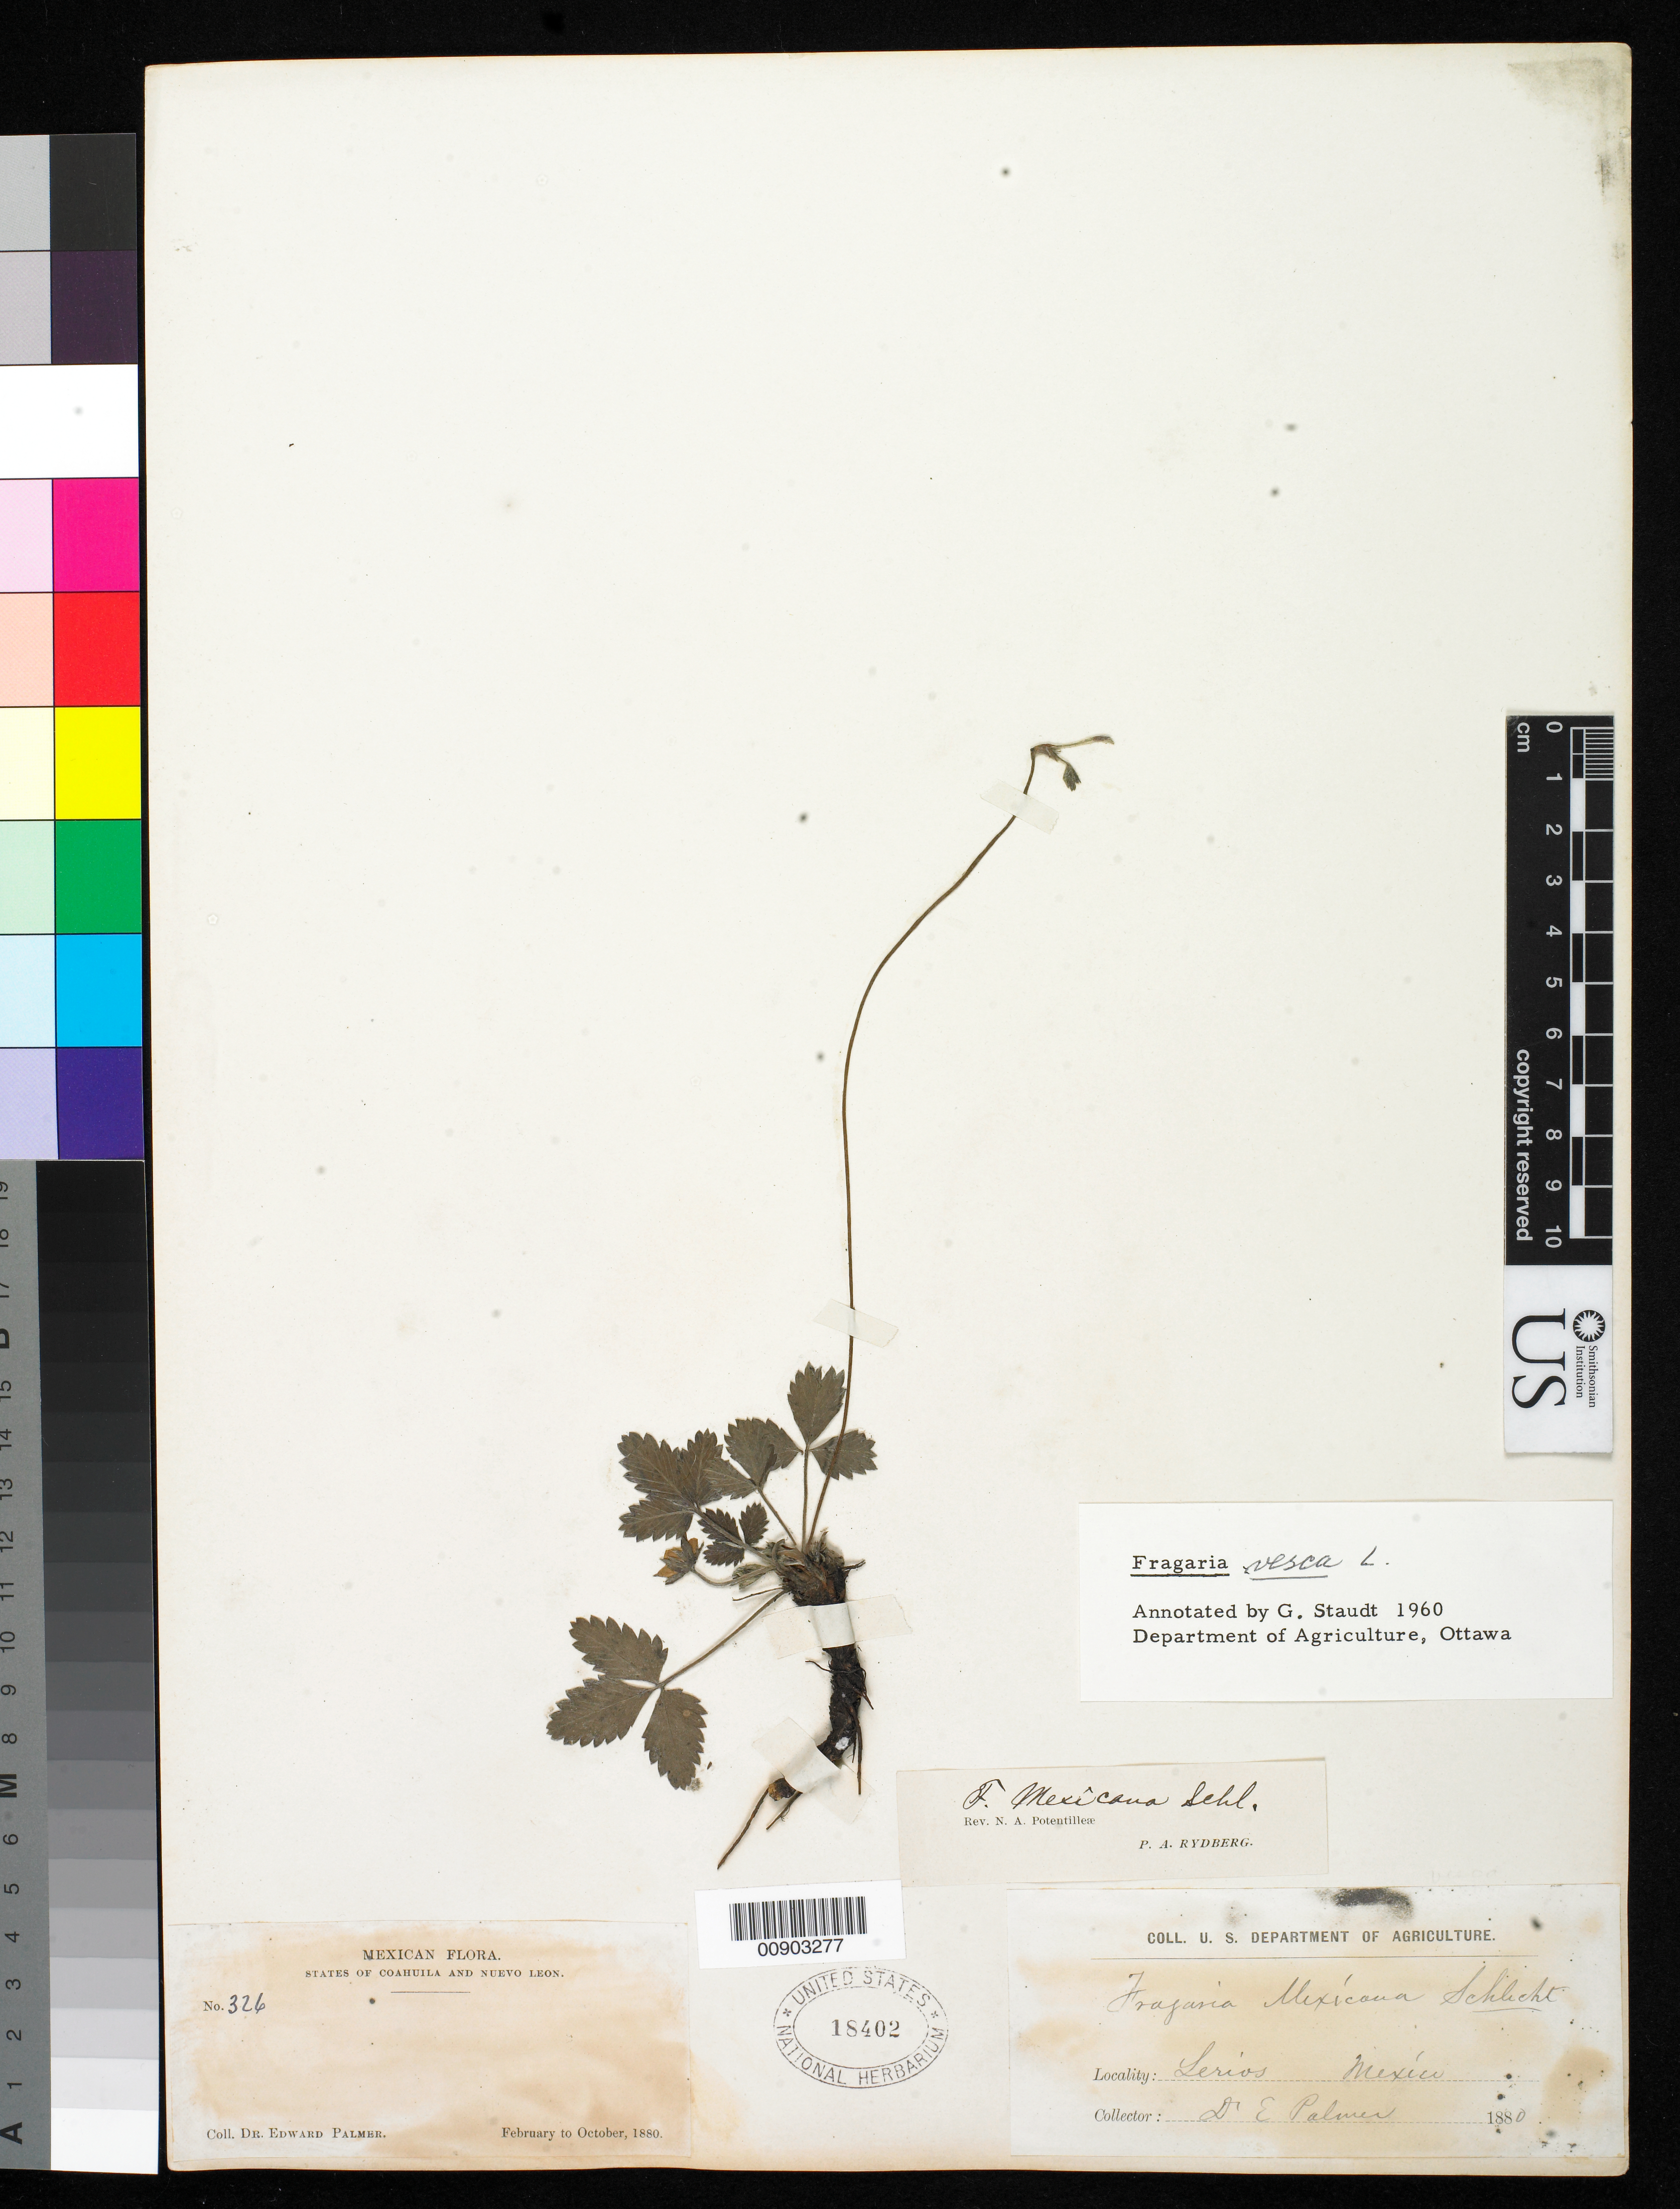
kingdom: Plantae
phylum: Tracheophyta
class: Magnoliopsida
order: Rosales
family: Rosaceae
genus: Fragaria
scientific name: Fragaria vesca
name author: L.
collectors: E. Palmer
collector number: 326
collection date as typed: Feb 1880 to -- Oct 1880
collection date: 1880-02/1880-10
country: Mexico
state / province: Coahuila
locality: Lerios, Coahuila.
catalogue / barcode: US 18402